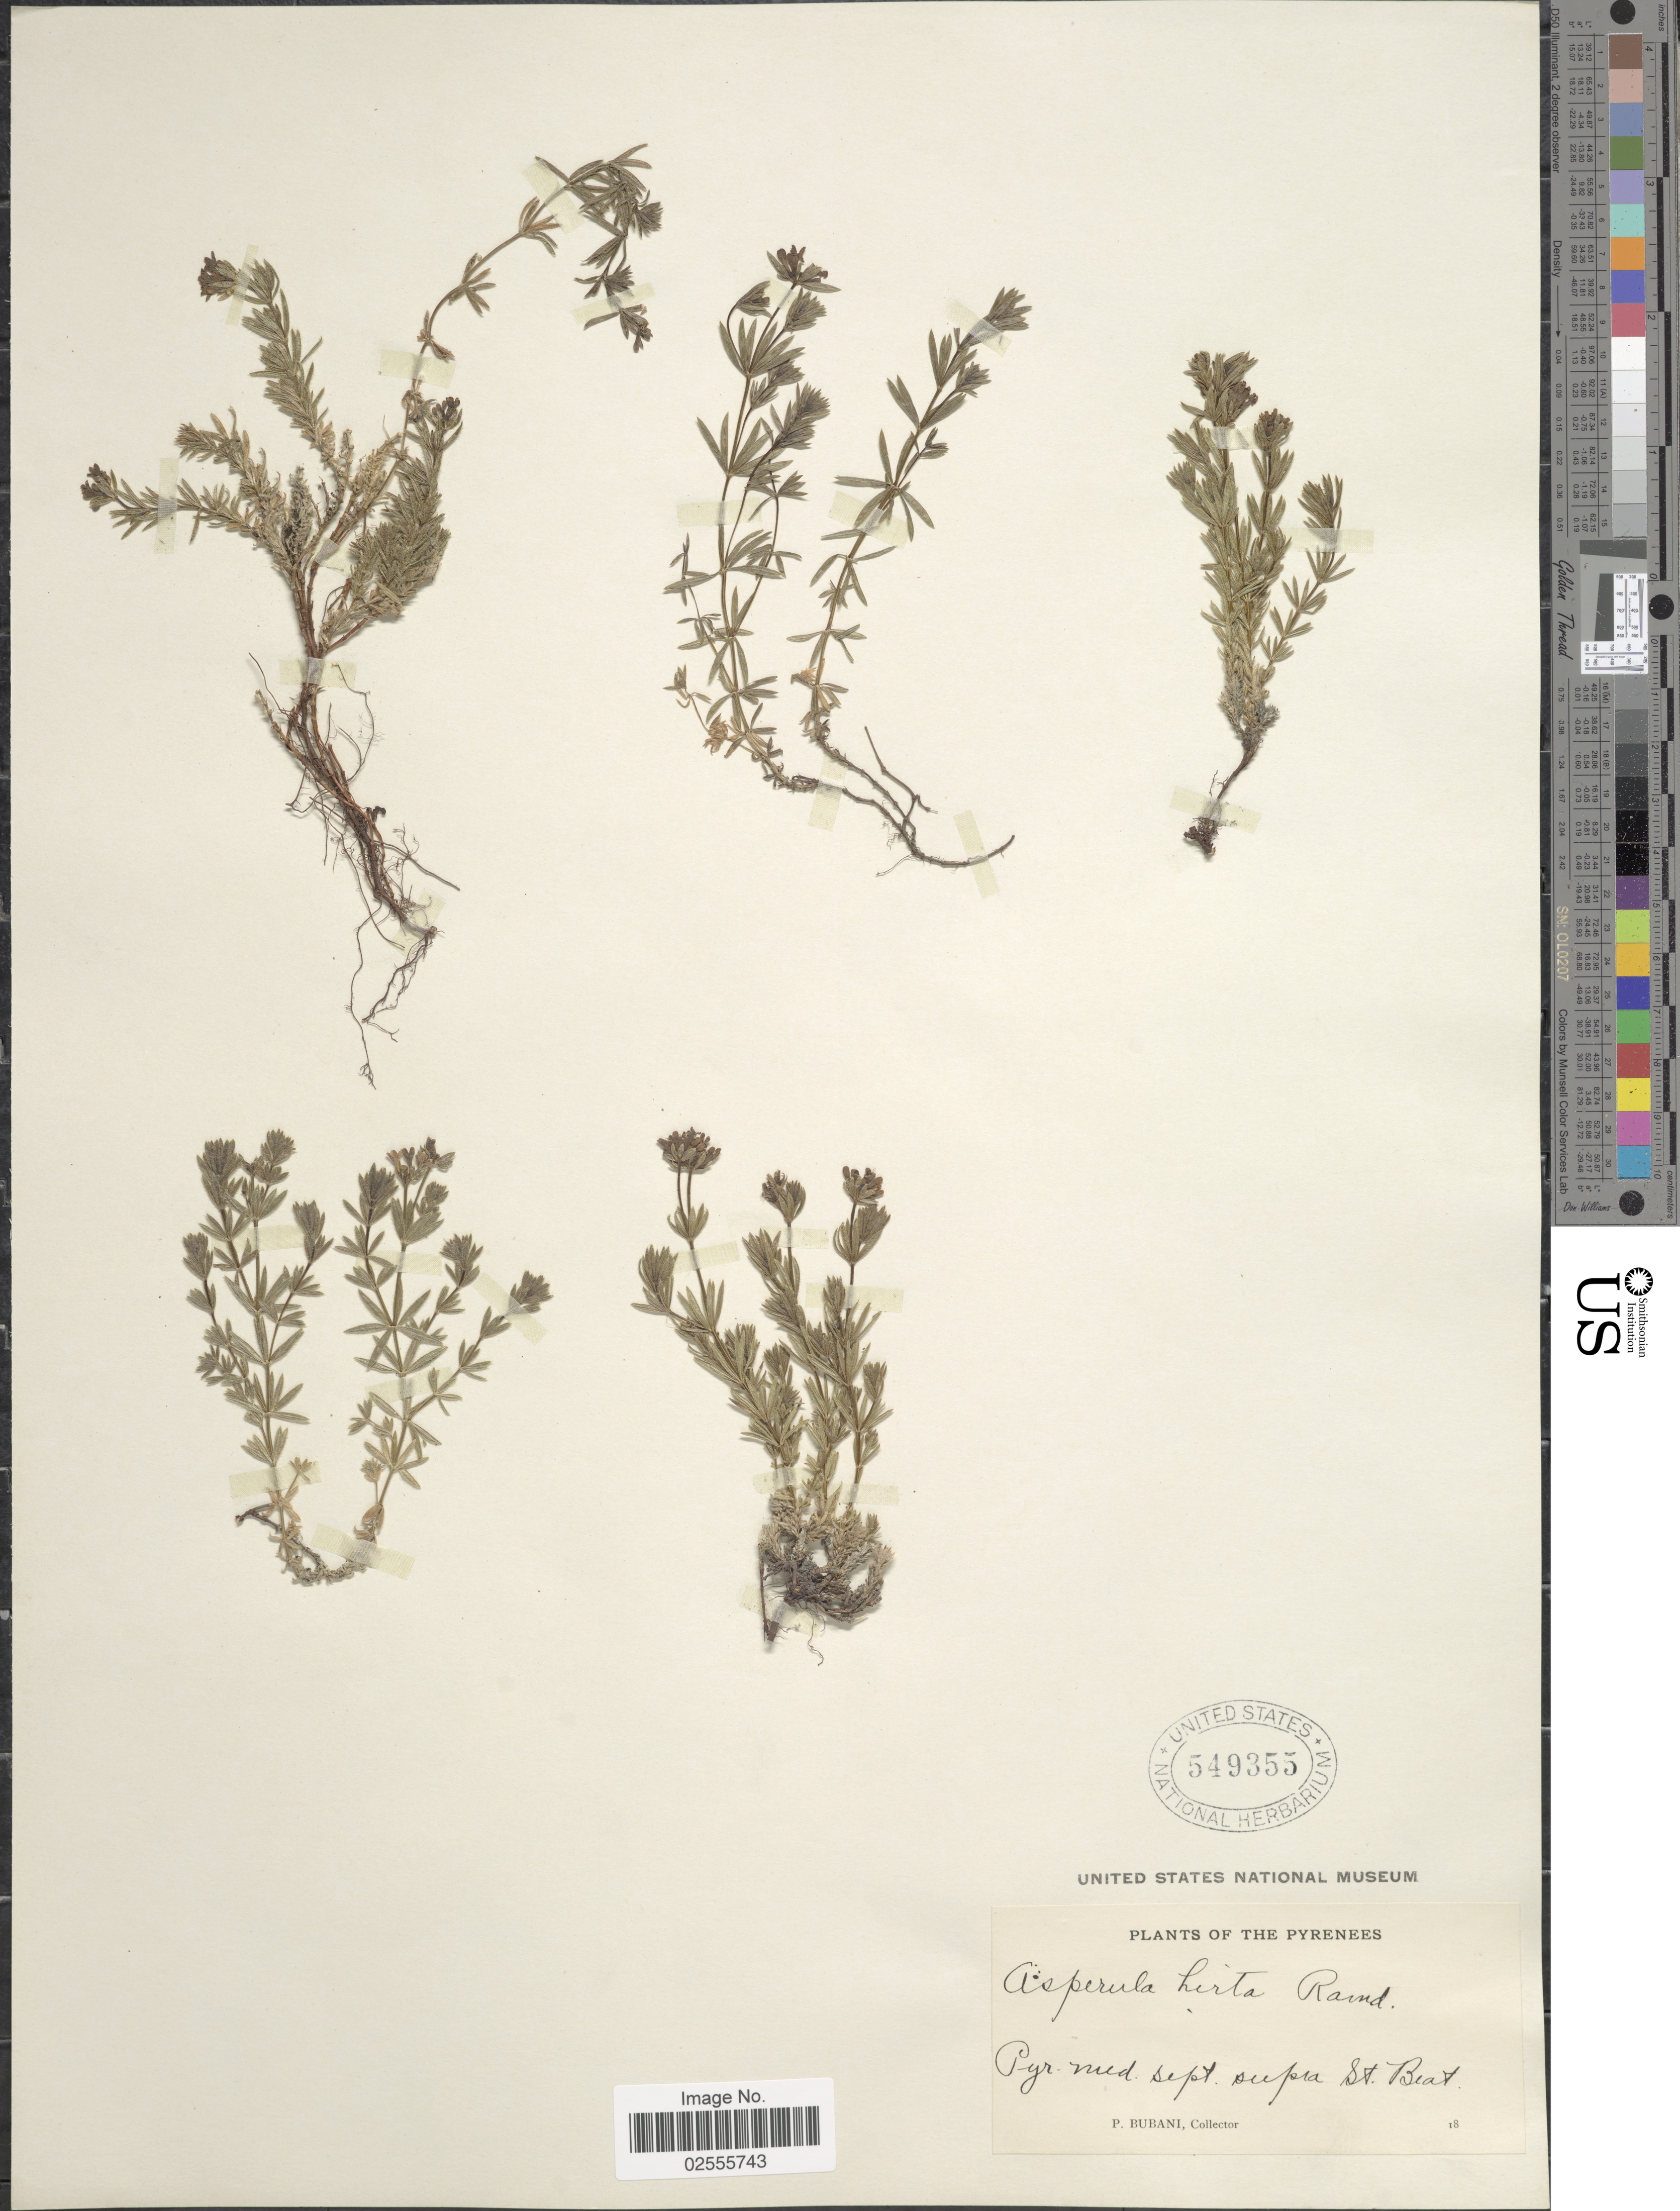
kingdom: Plantae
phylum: Tracheophyta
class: Magnoliopsida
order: Gentianales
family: Rubiaceae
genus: Asperula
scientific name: Asperula hirta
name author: Ramond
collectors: P. Bubani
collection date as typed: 18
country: France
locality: The Pyrenees, Pyr. med. sept. supra St. Beat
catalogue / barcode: US 549355